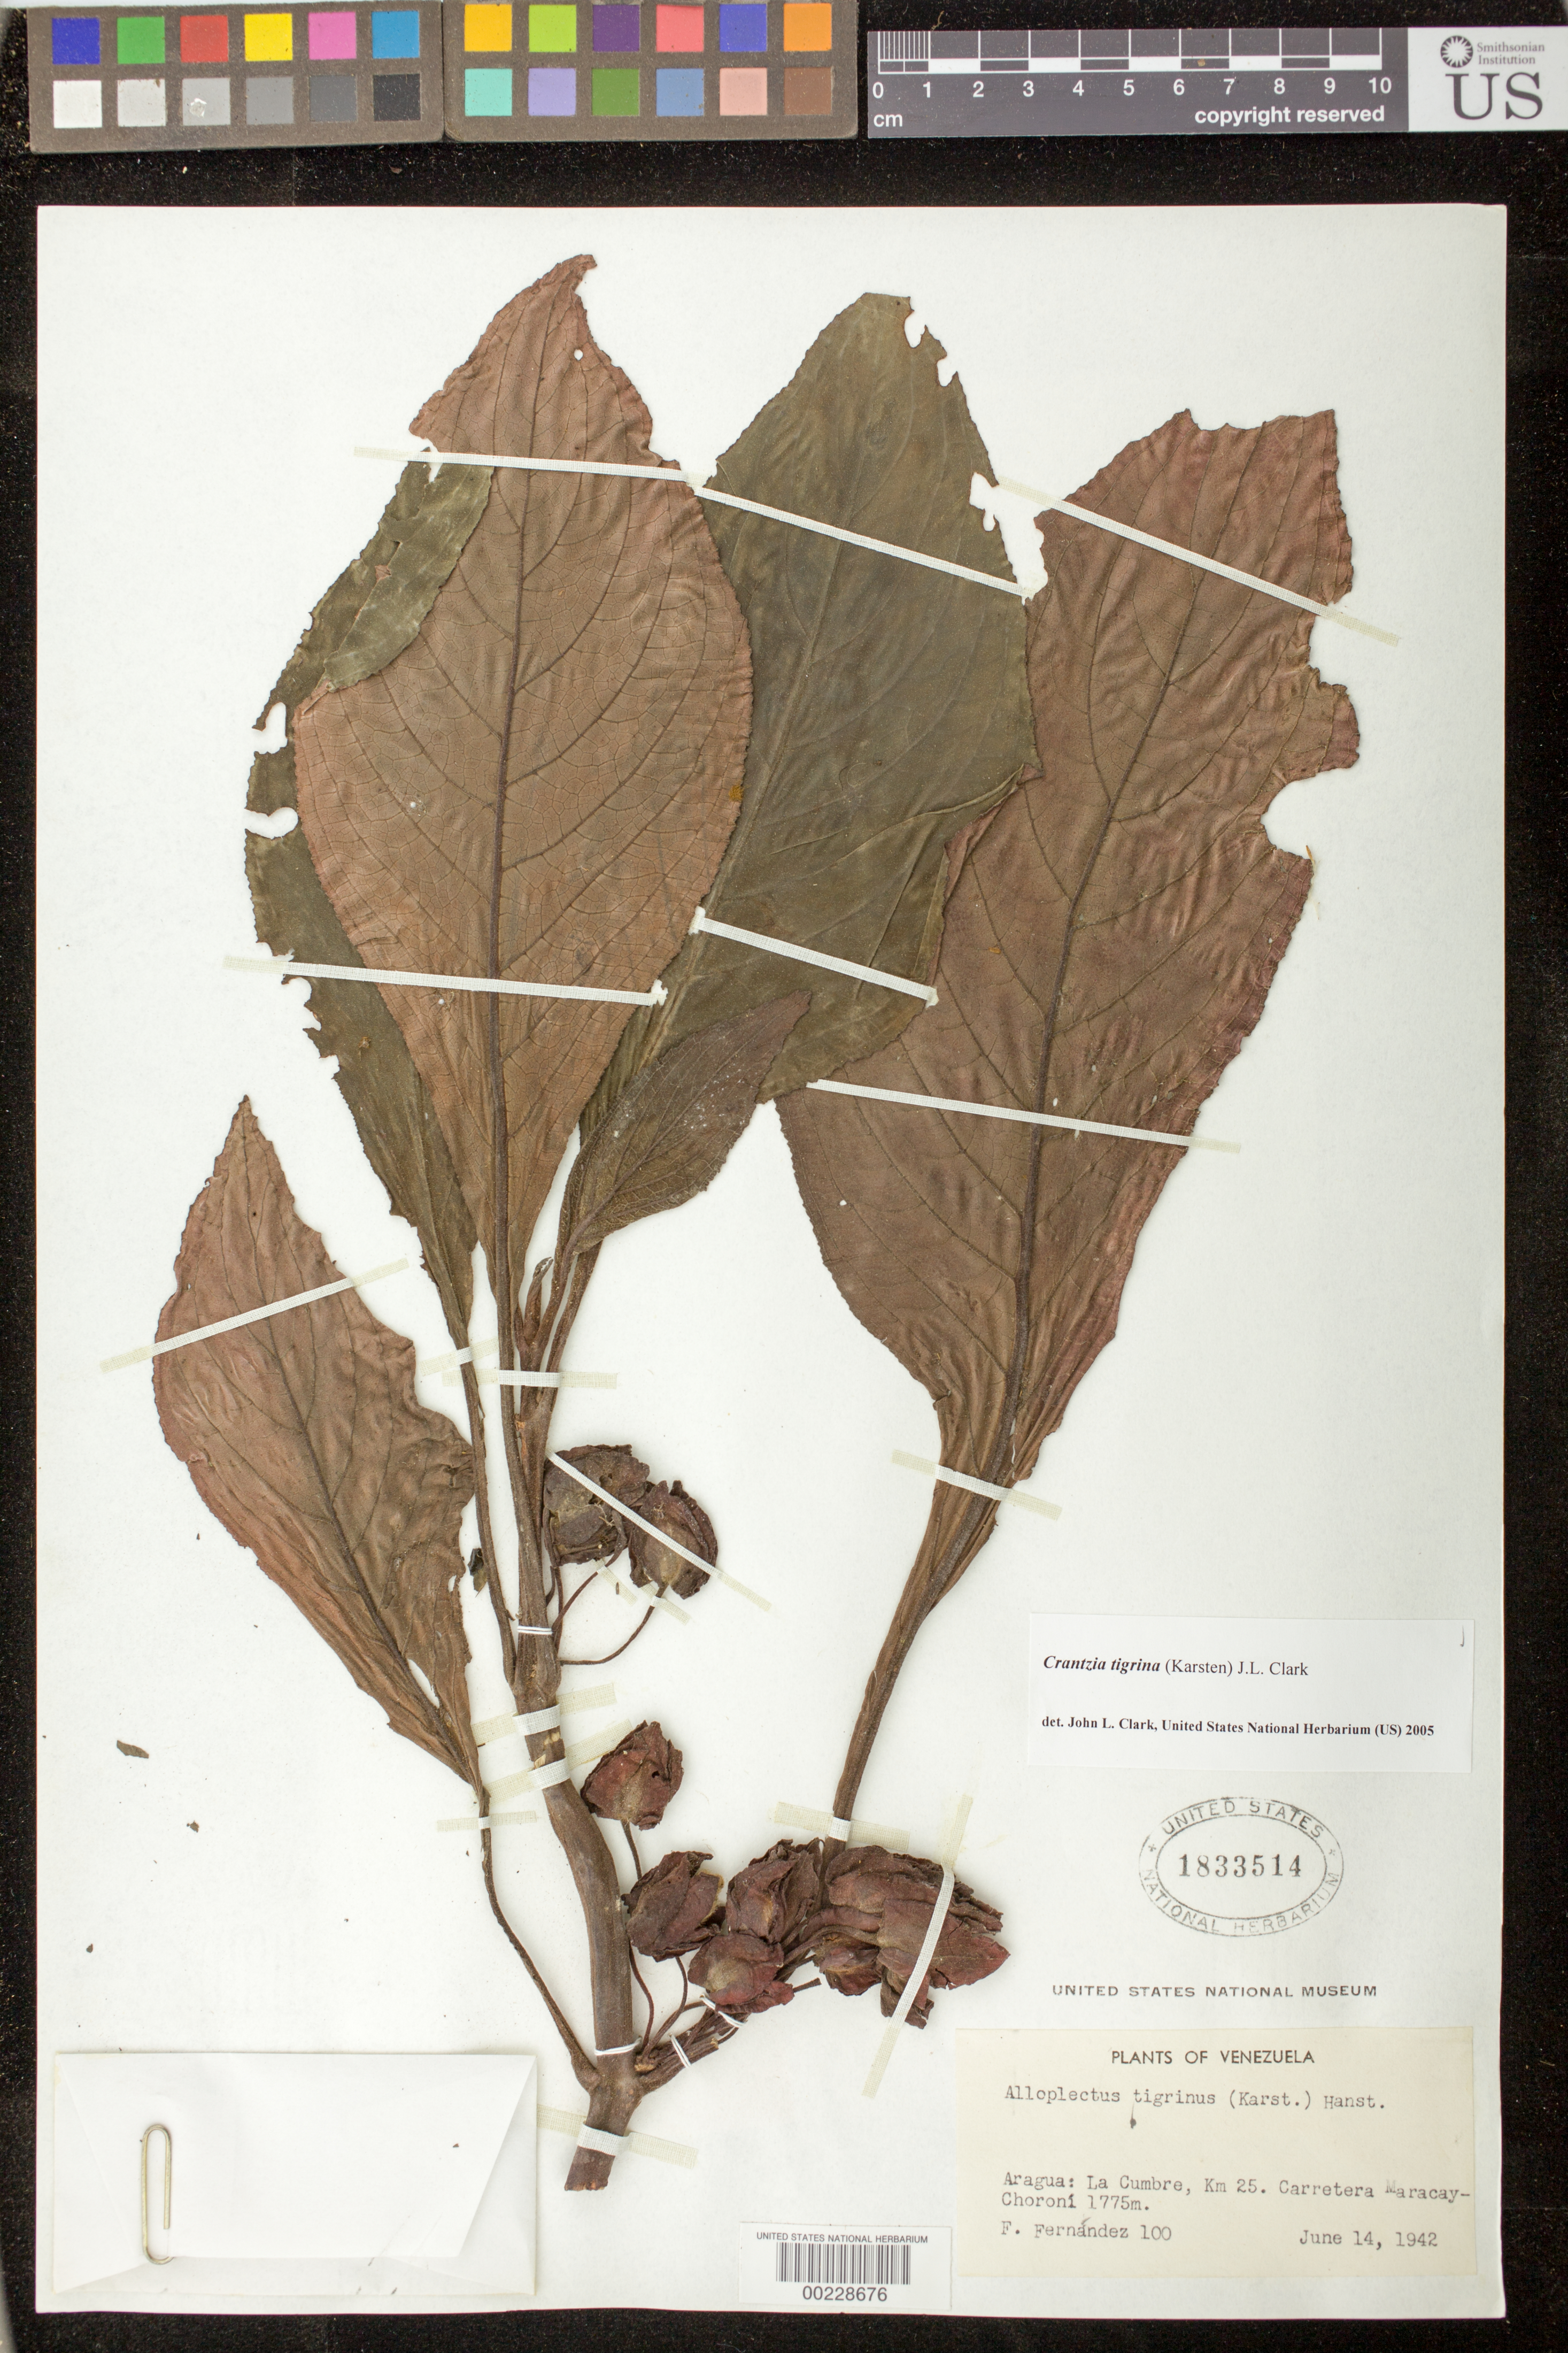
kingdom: Plantae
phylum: Tracheophyta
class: Magnoliopsida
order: Lamiales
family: Gesneriaceae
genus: Crantzia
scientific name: Crantzia tigrina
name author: (H. Karst.) Fritsch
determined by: Clark, J. L., (SEL), The Marie Selby Botanical Garden (UNITED STATES)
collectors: F. Fernandez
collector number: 100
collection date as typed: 14 Jun 1942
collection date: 1942-06-14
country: Venezuela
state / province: Aragua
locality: Aragua: La Cumbre, km 25. Carretera Maracay - Choroní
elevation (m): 1775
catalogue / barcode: US 1833514